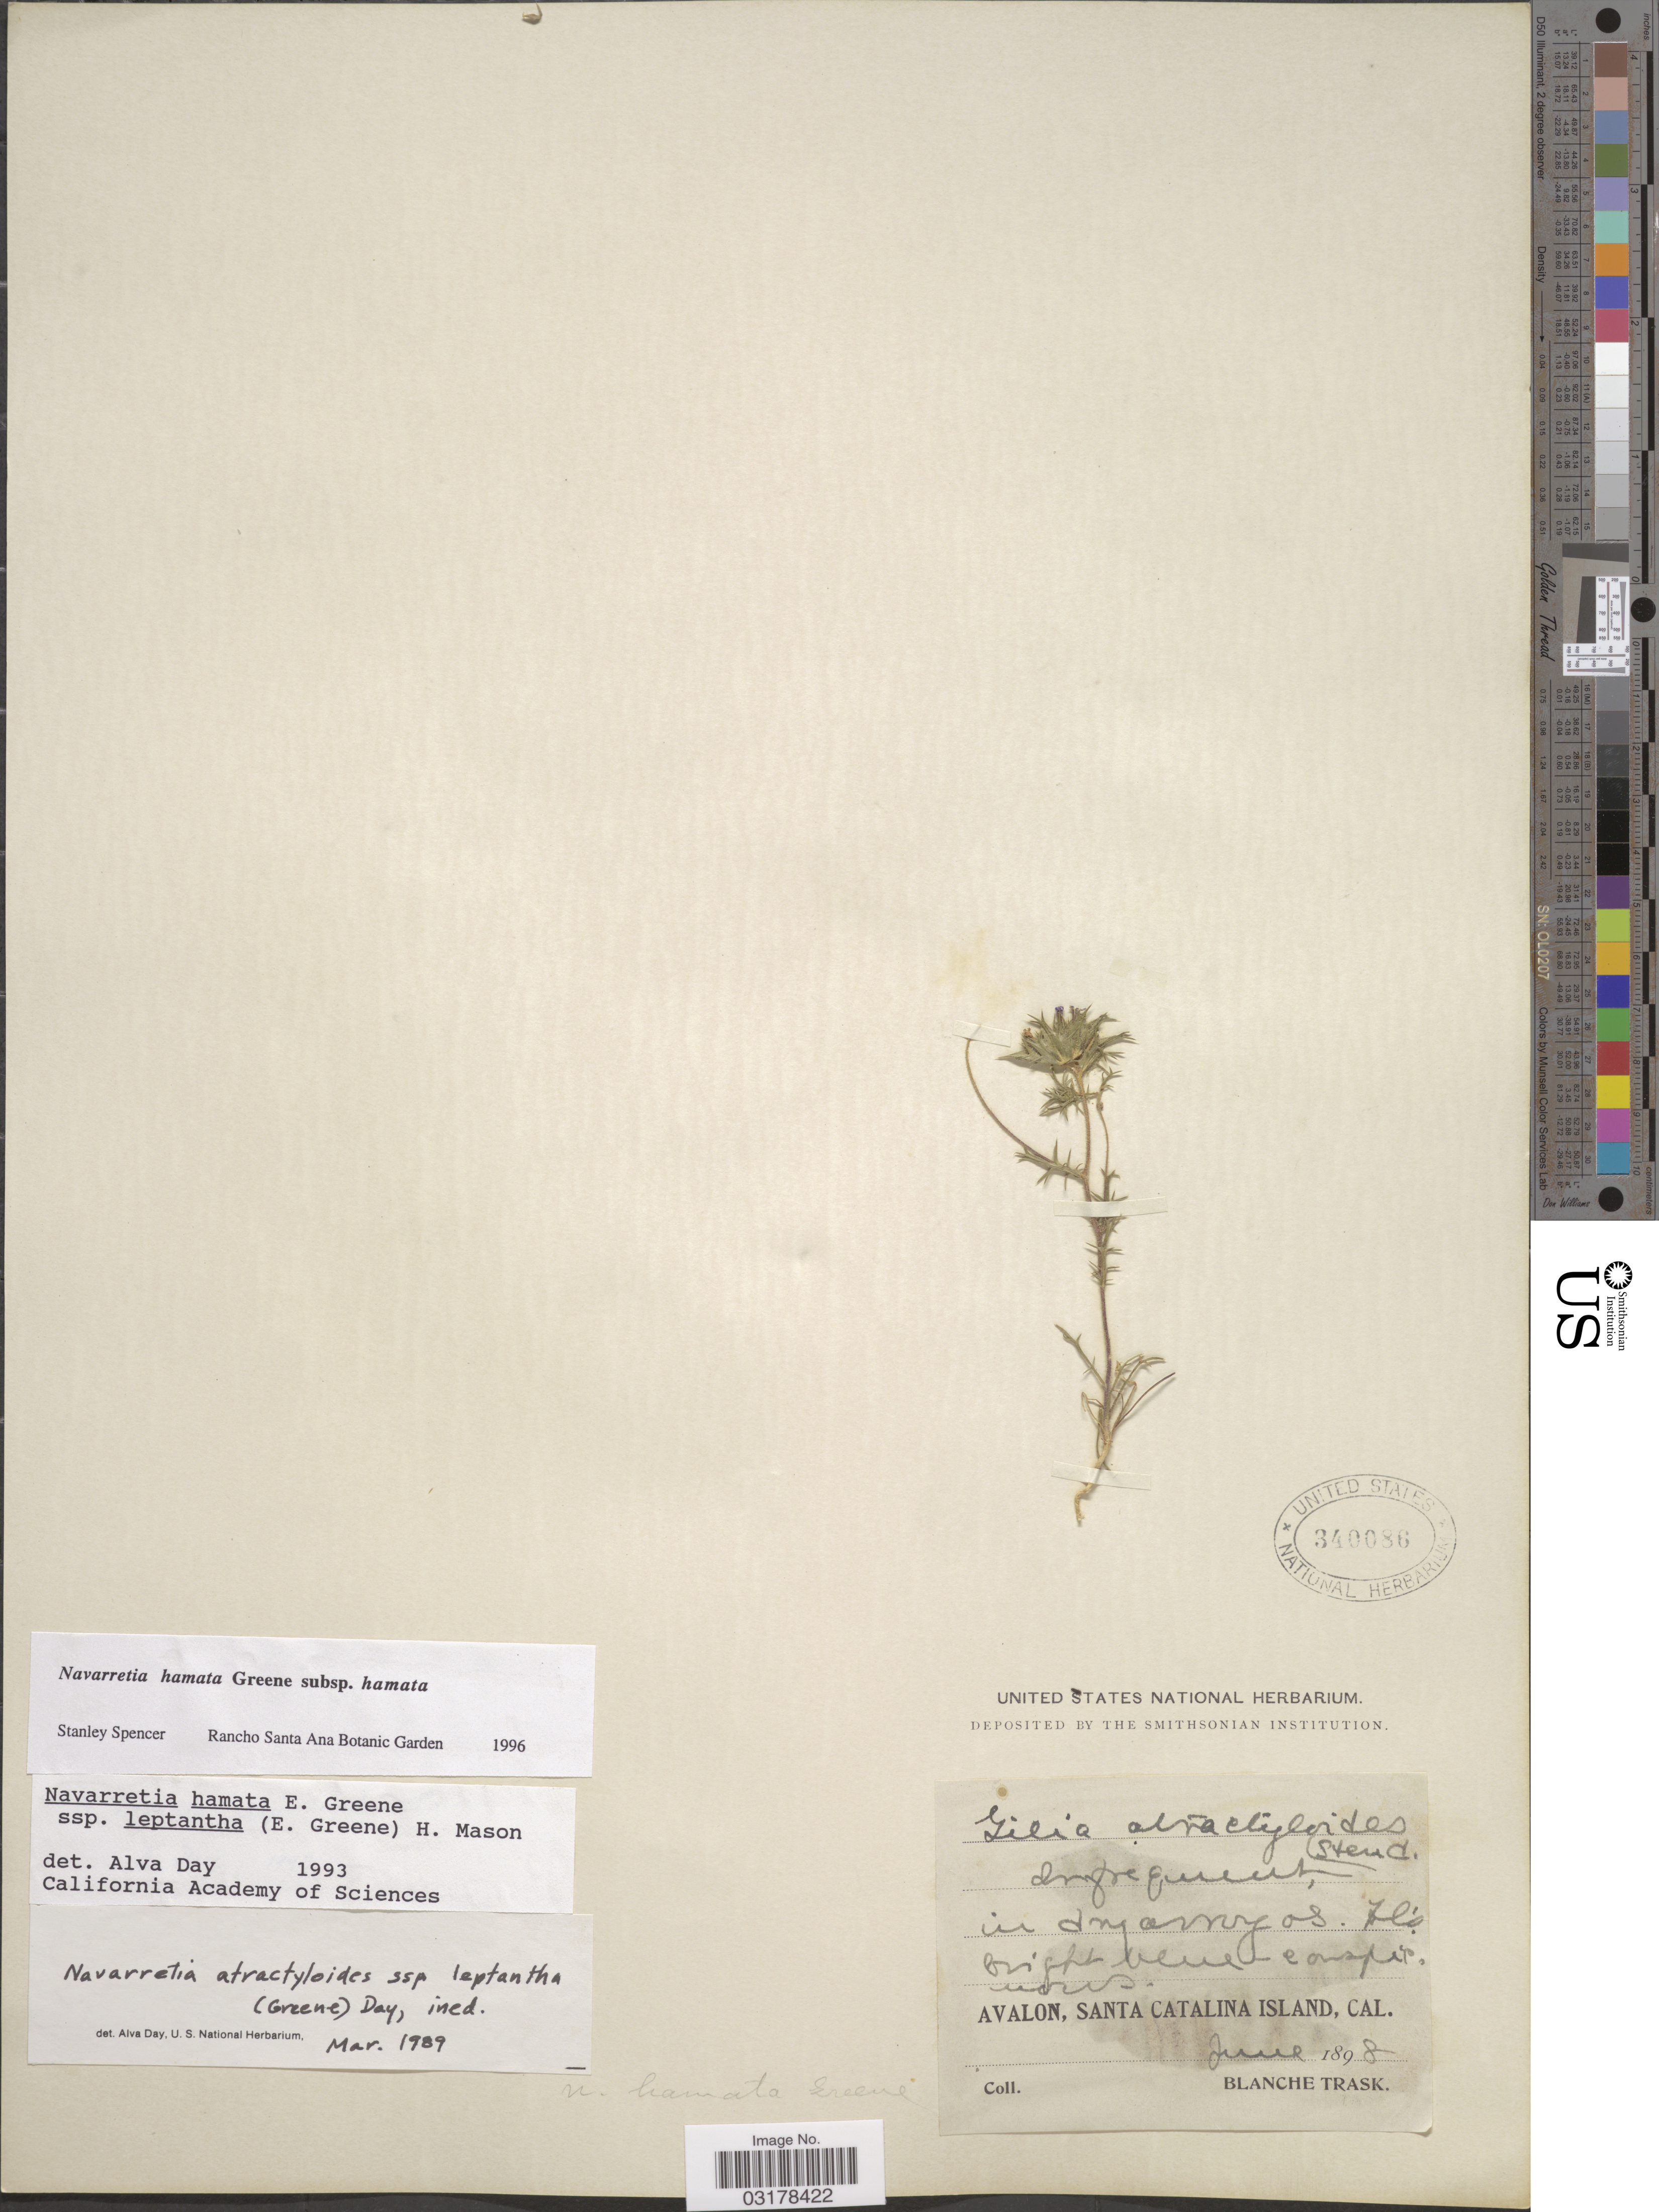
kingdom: Plantae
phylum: Tracheophyta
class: Magnoliopsida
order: Ericales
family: Polemoniaceae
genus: Navarretia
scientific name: Navarretia hamata var. hamata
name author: Greene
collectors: B. Trask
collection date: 1898-06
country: United States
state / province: California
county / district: Los Angeles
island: Santa Catalina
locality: Avalon, Santa Catalina Island, Cal.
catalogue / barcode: US 340086